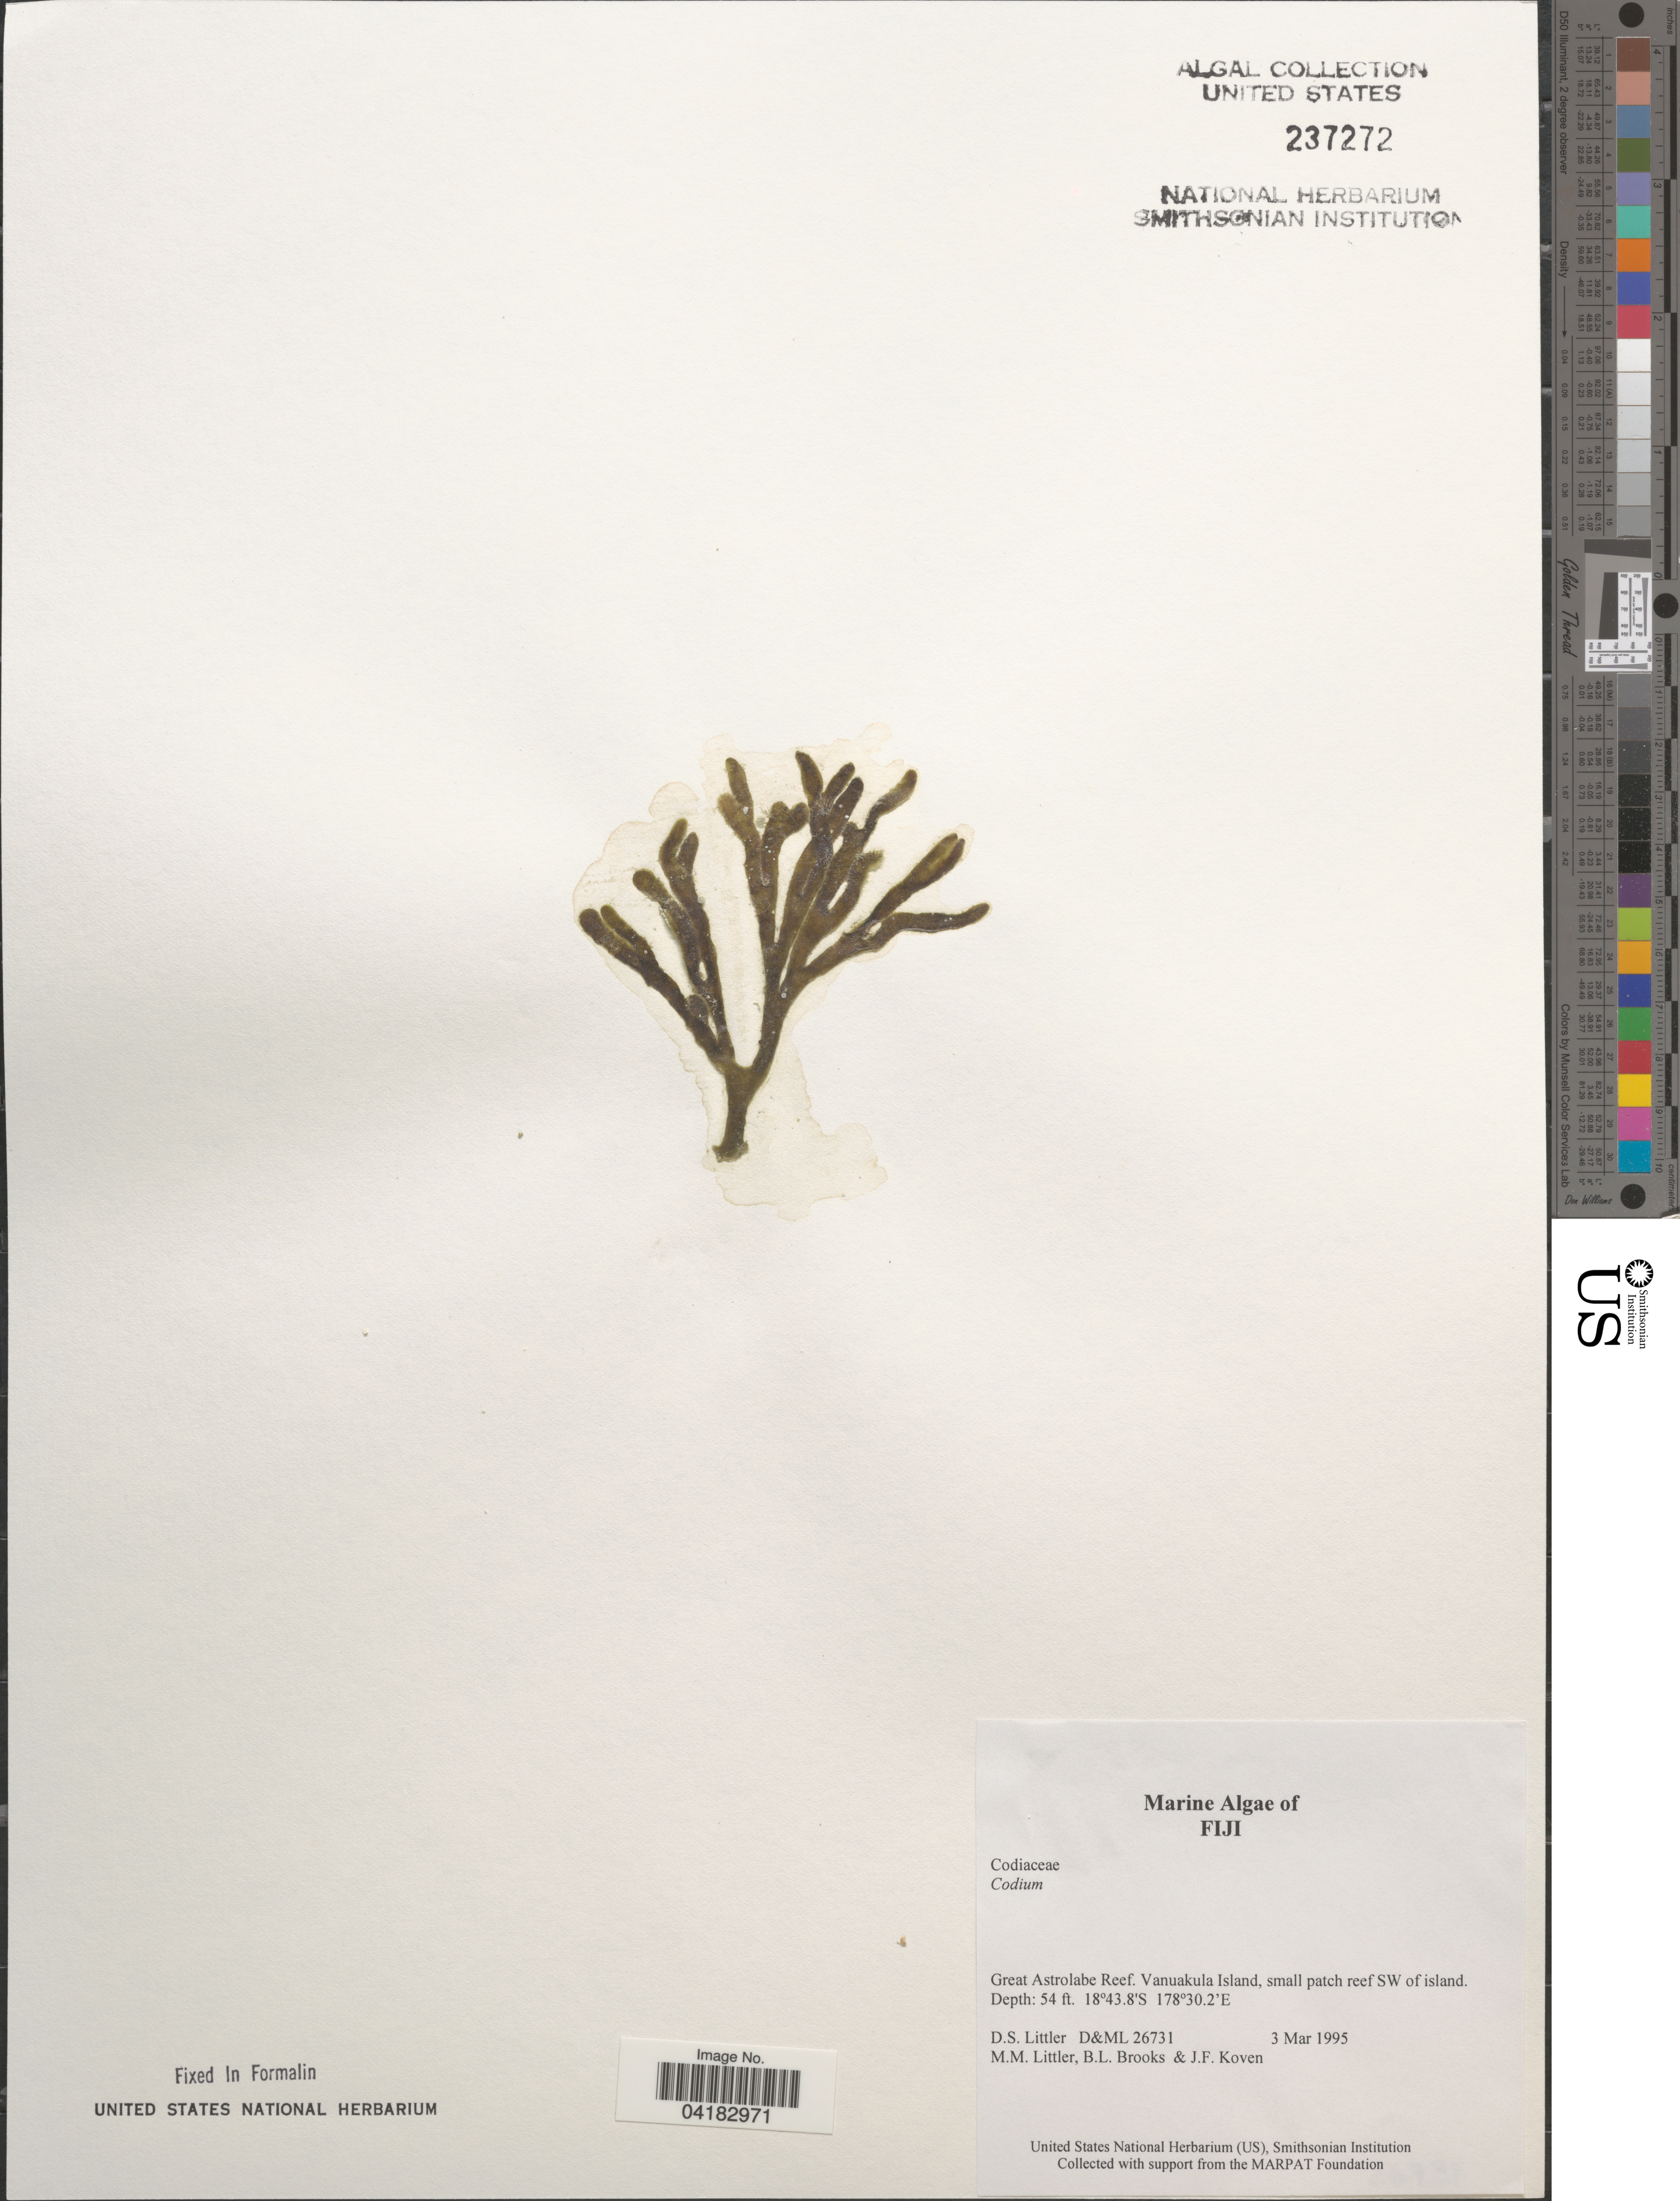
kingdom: Plantae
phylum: Chlorophyta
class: Ulvophyceae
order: Bryopsidales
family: Codiaceae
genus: Codium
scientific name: Codium sp.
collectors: D. S. Littler, B. Brooks & J. Koven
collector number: D&ML26731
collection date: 1995-03-03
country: Fiji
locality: Great Astrolabe Reef. Vanuakula Island, small patch reef SW of island.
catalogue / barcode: US 237272